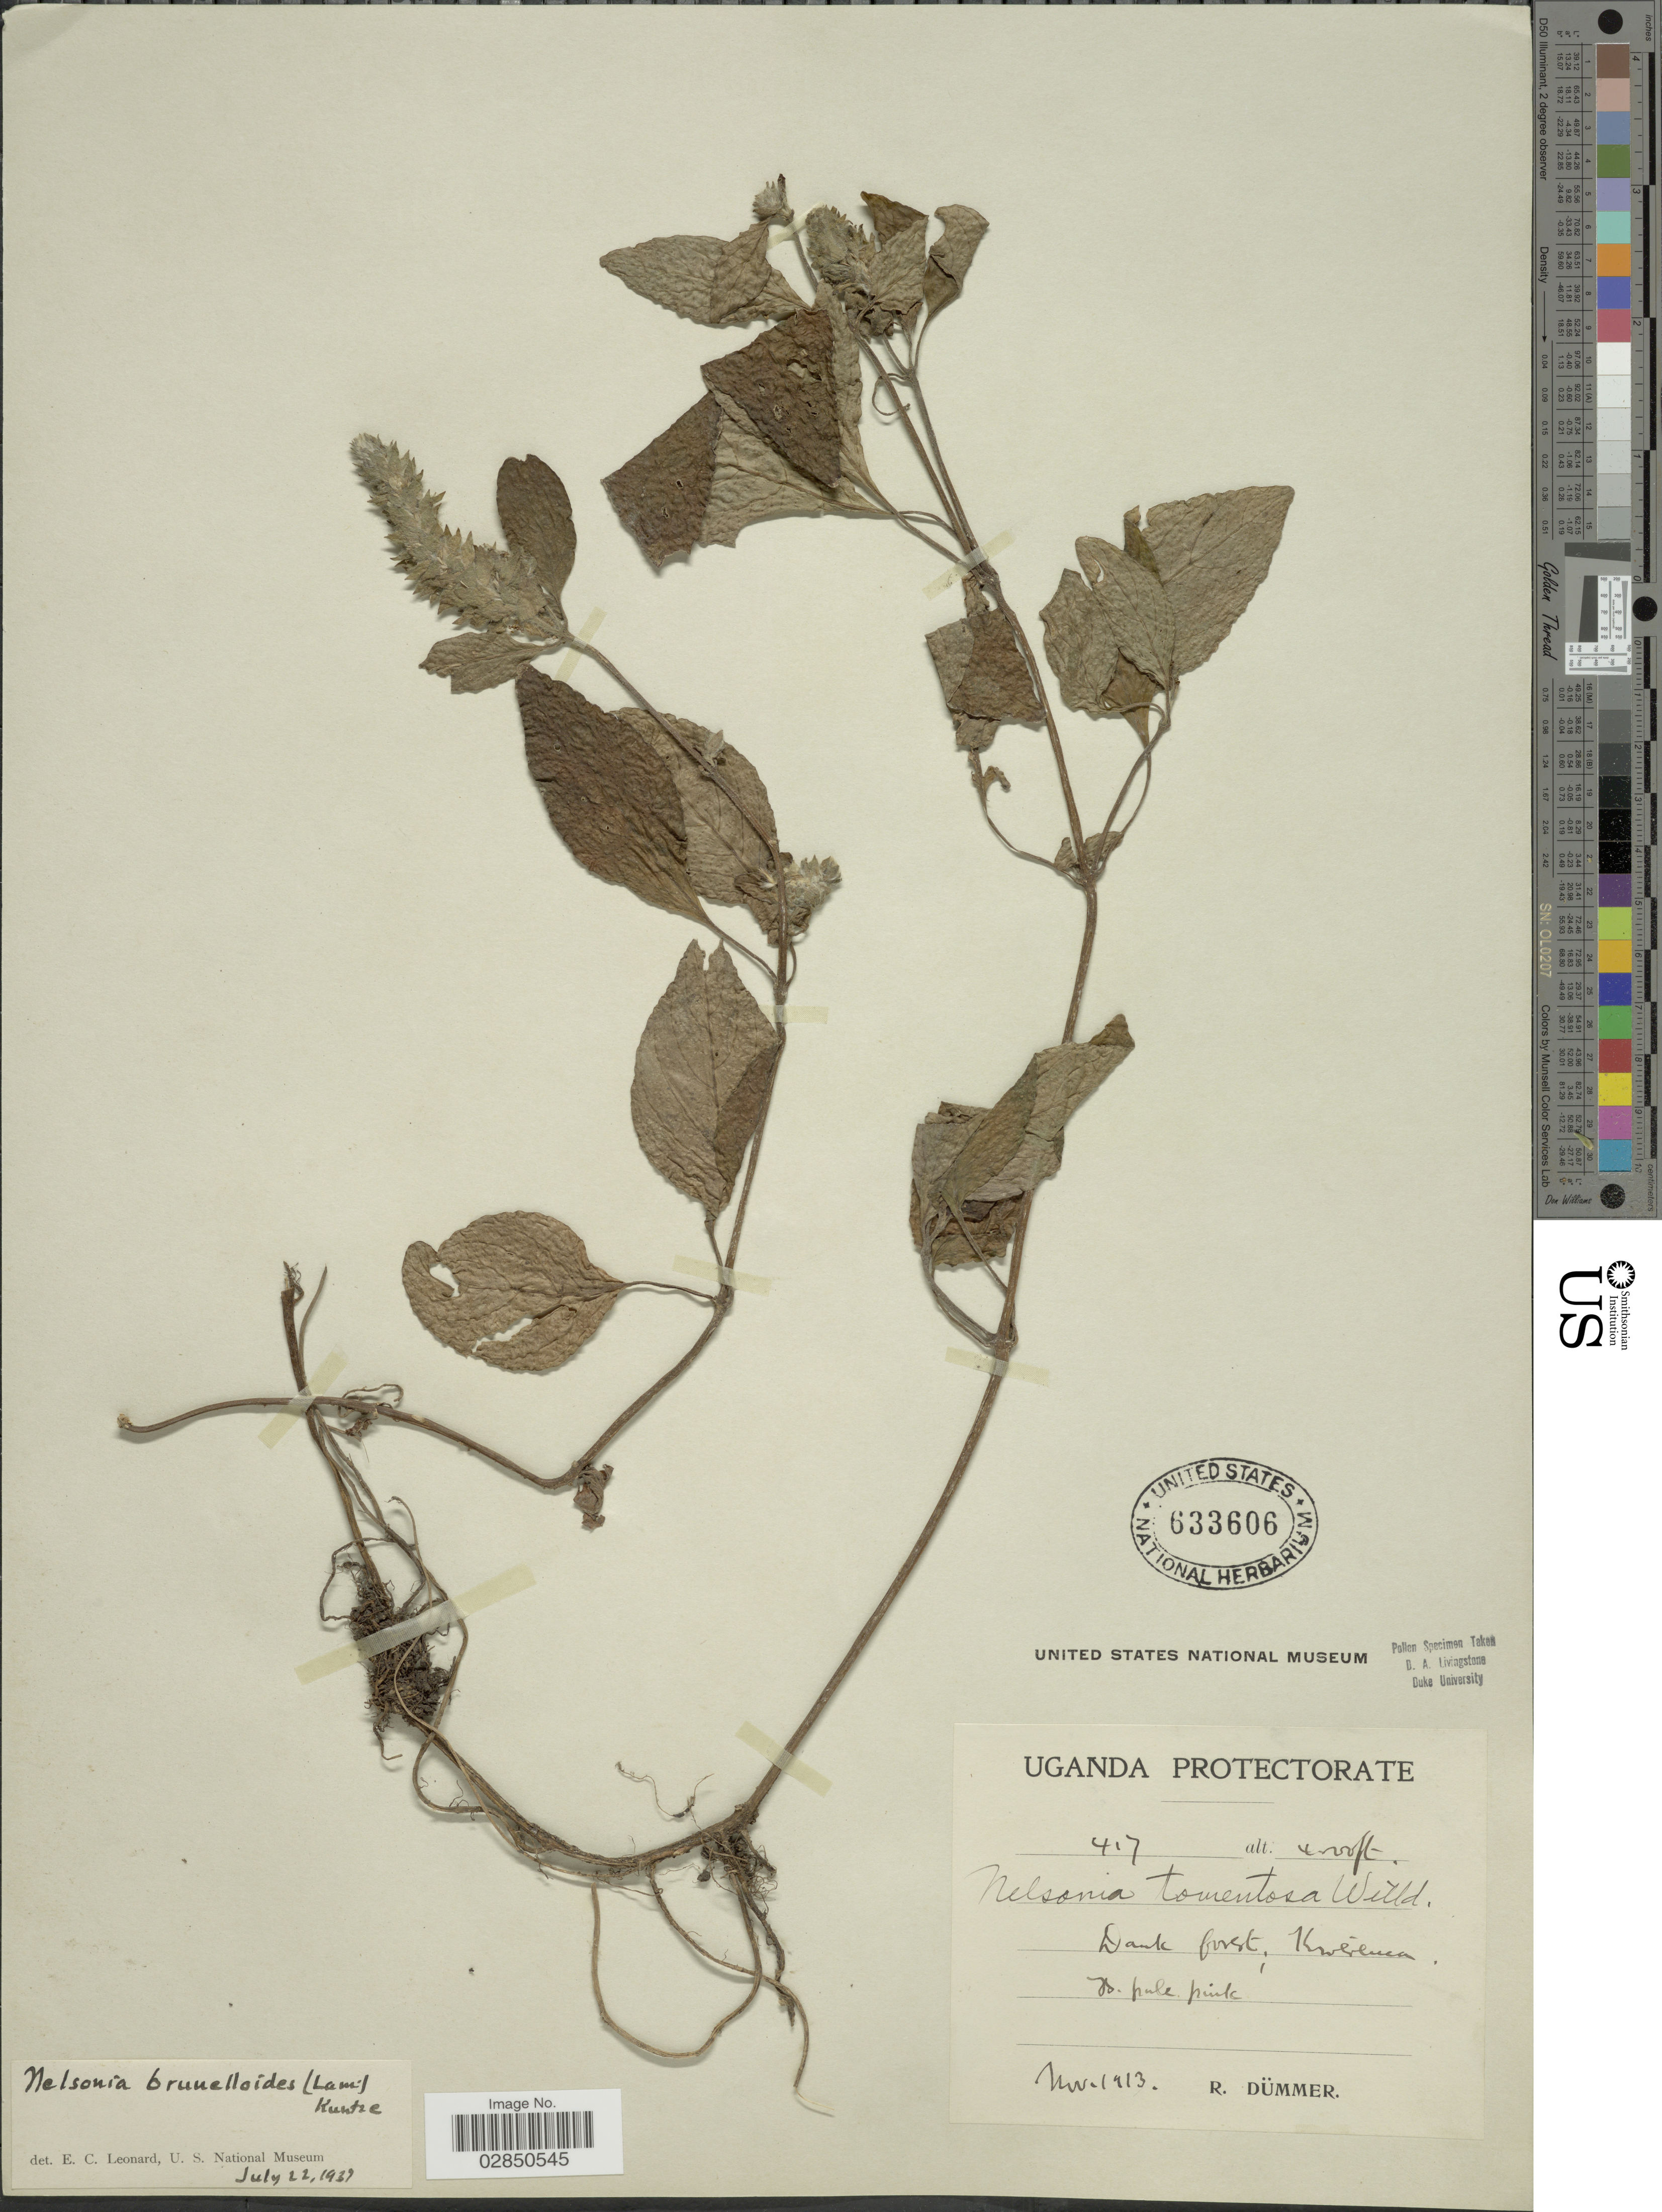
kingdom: Plantae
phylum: Tracheophyta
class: Magnoliopsida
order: Lamiales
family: Acanthaceae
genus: Nelsonia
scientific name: Nelsonia canescens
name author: (Lam.) Spreng.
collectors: R. A. Dümmer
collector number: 417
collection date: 1913-11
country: Uganda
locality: Uganda Protectorate, Kisema.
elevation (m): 1219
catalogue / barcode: US 633606